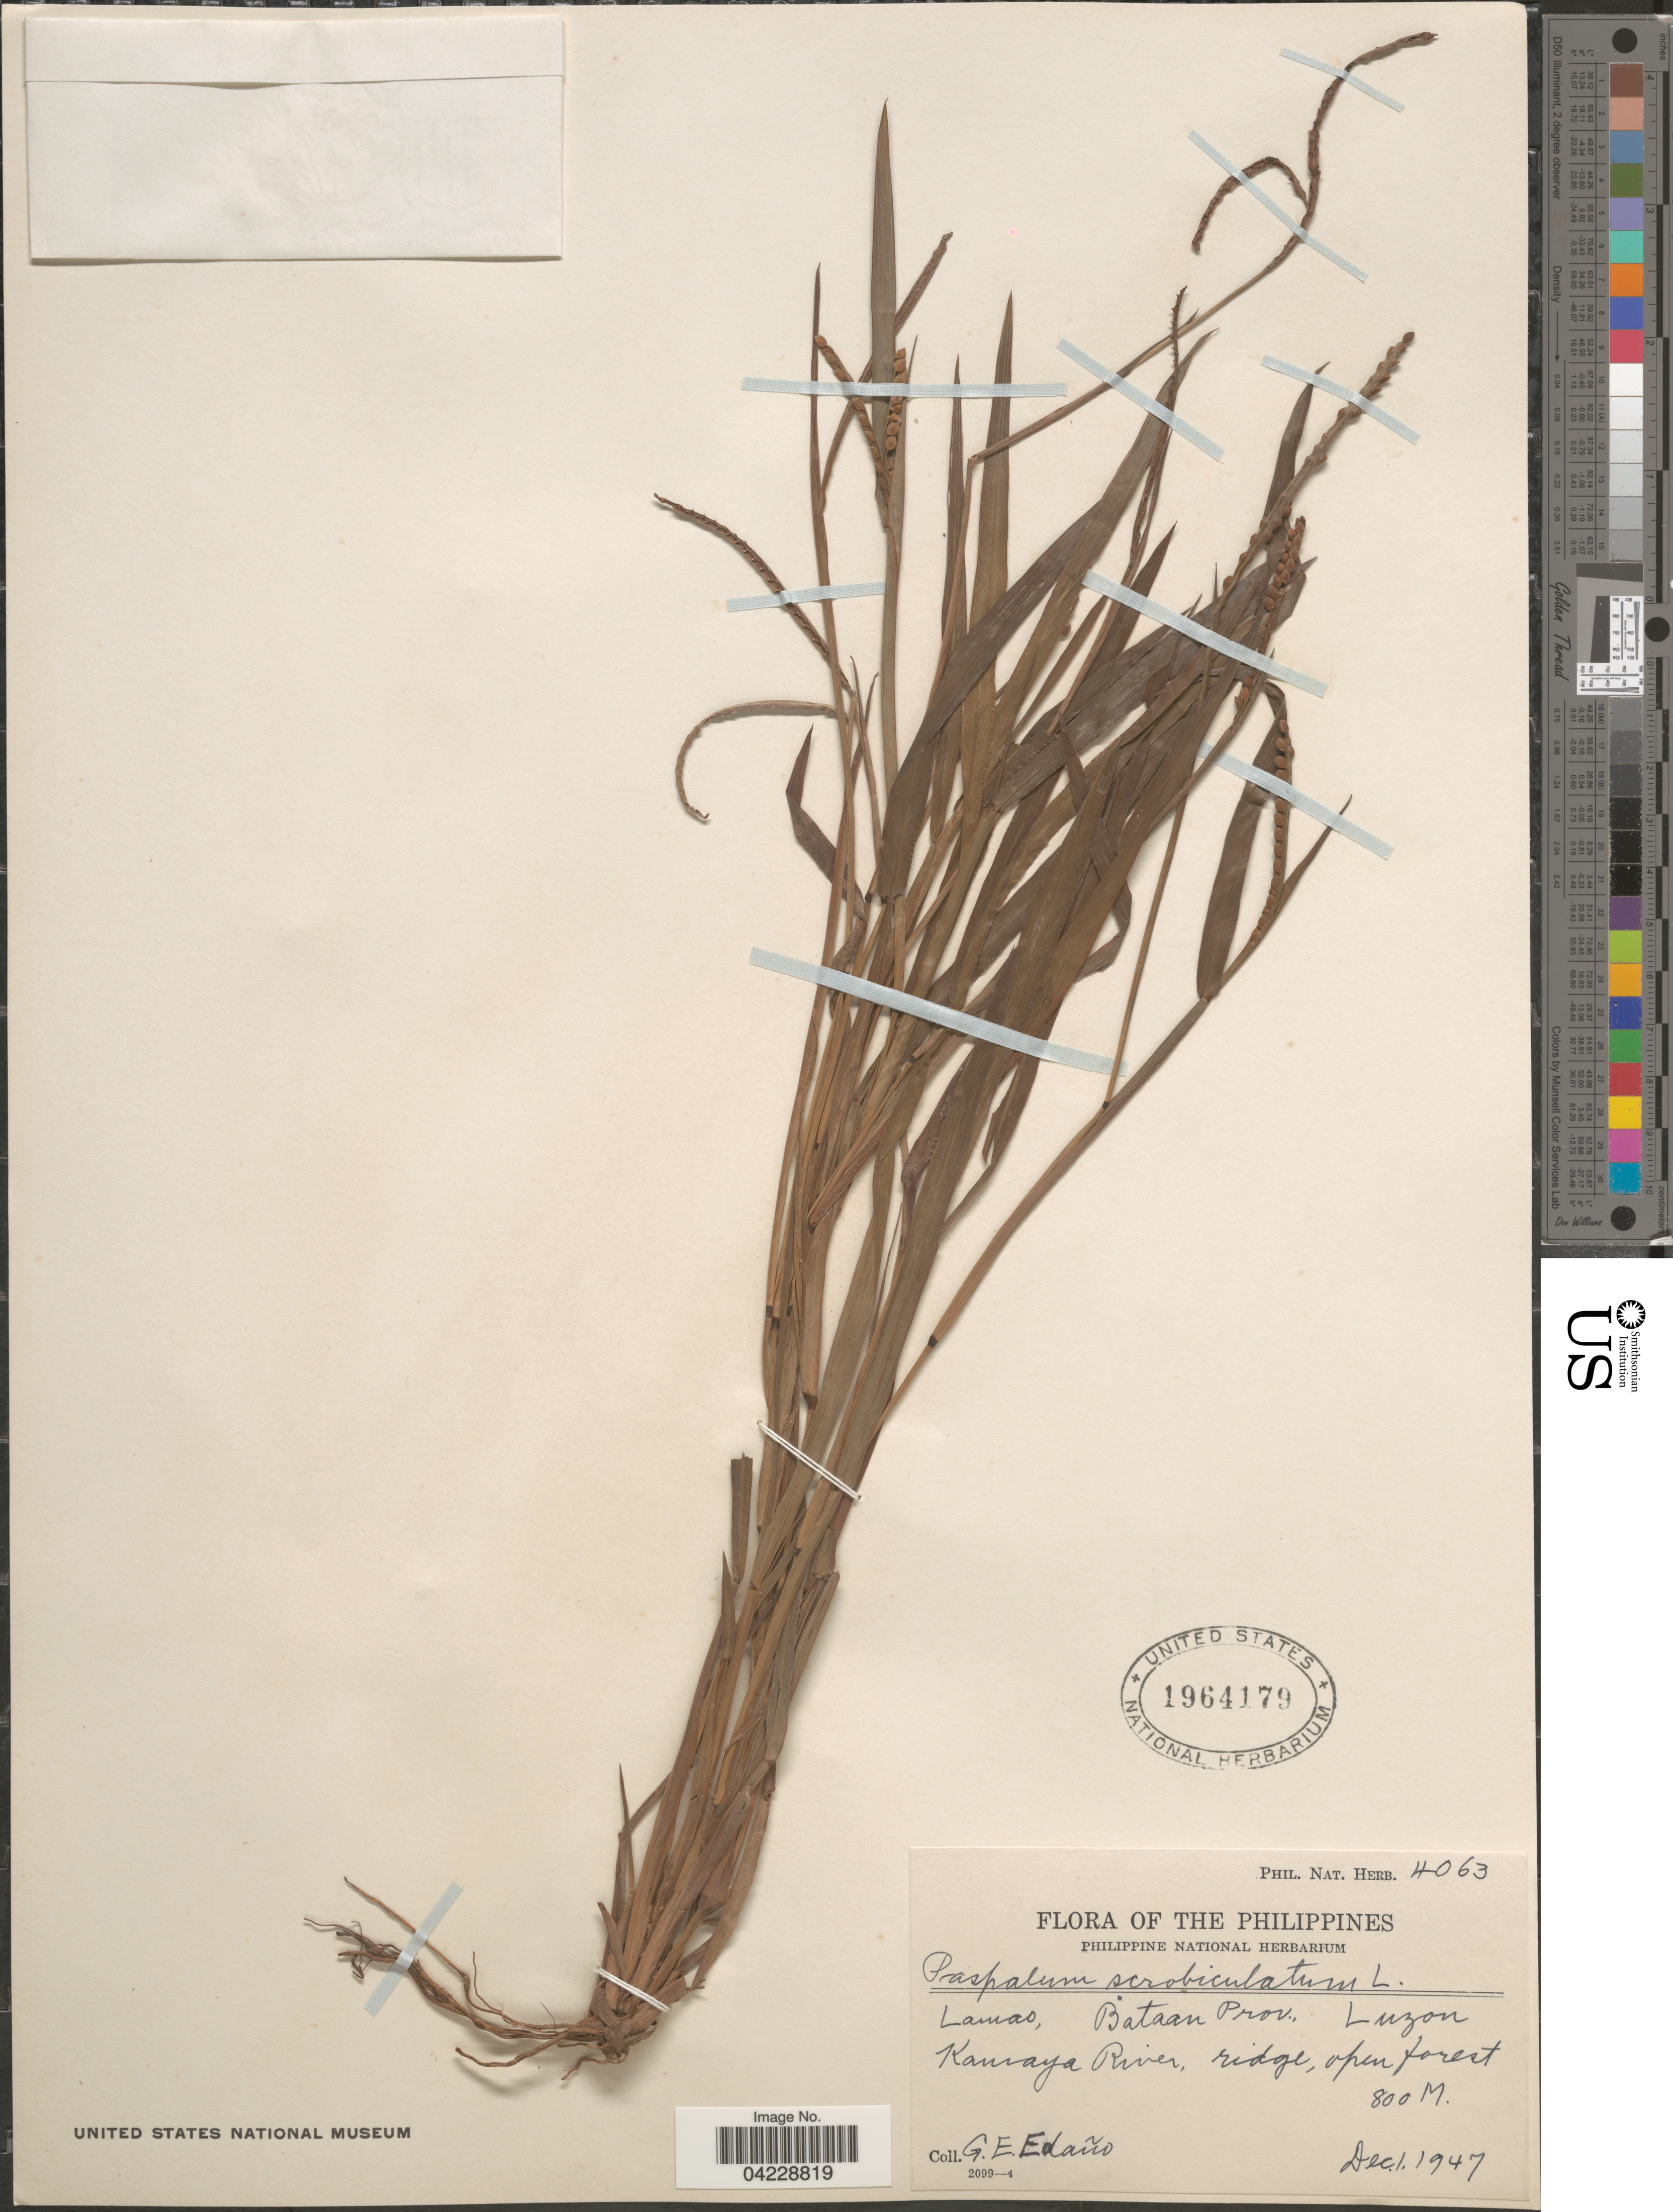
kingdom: Plantae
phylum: Tracheophyta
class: Liliopsida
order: Poales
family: Poaceae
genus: Paspalum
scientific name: Paspalum scrobiculatum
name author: L.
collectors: G. E. Edaño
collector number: Phil. Nat. Herb. 4063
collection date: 1947-12-01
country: Philippines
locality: Lamao, Bataan Prov., Luzon. Kamaya River.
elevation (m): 800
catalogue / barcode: US 1964179